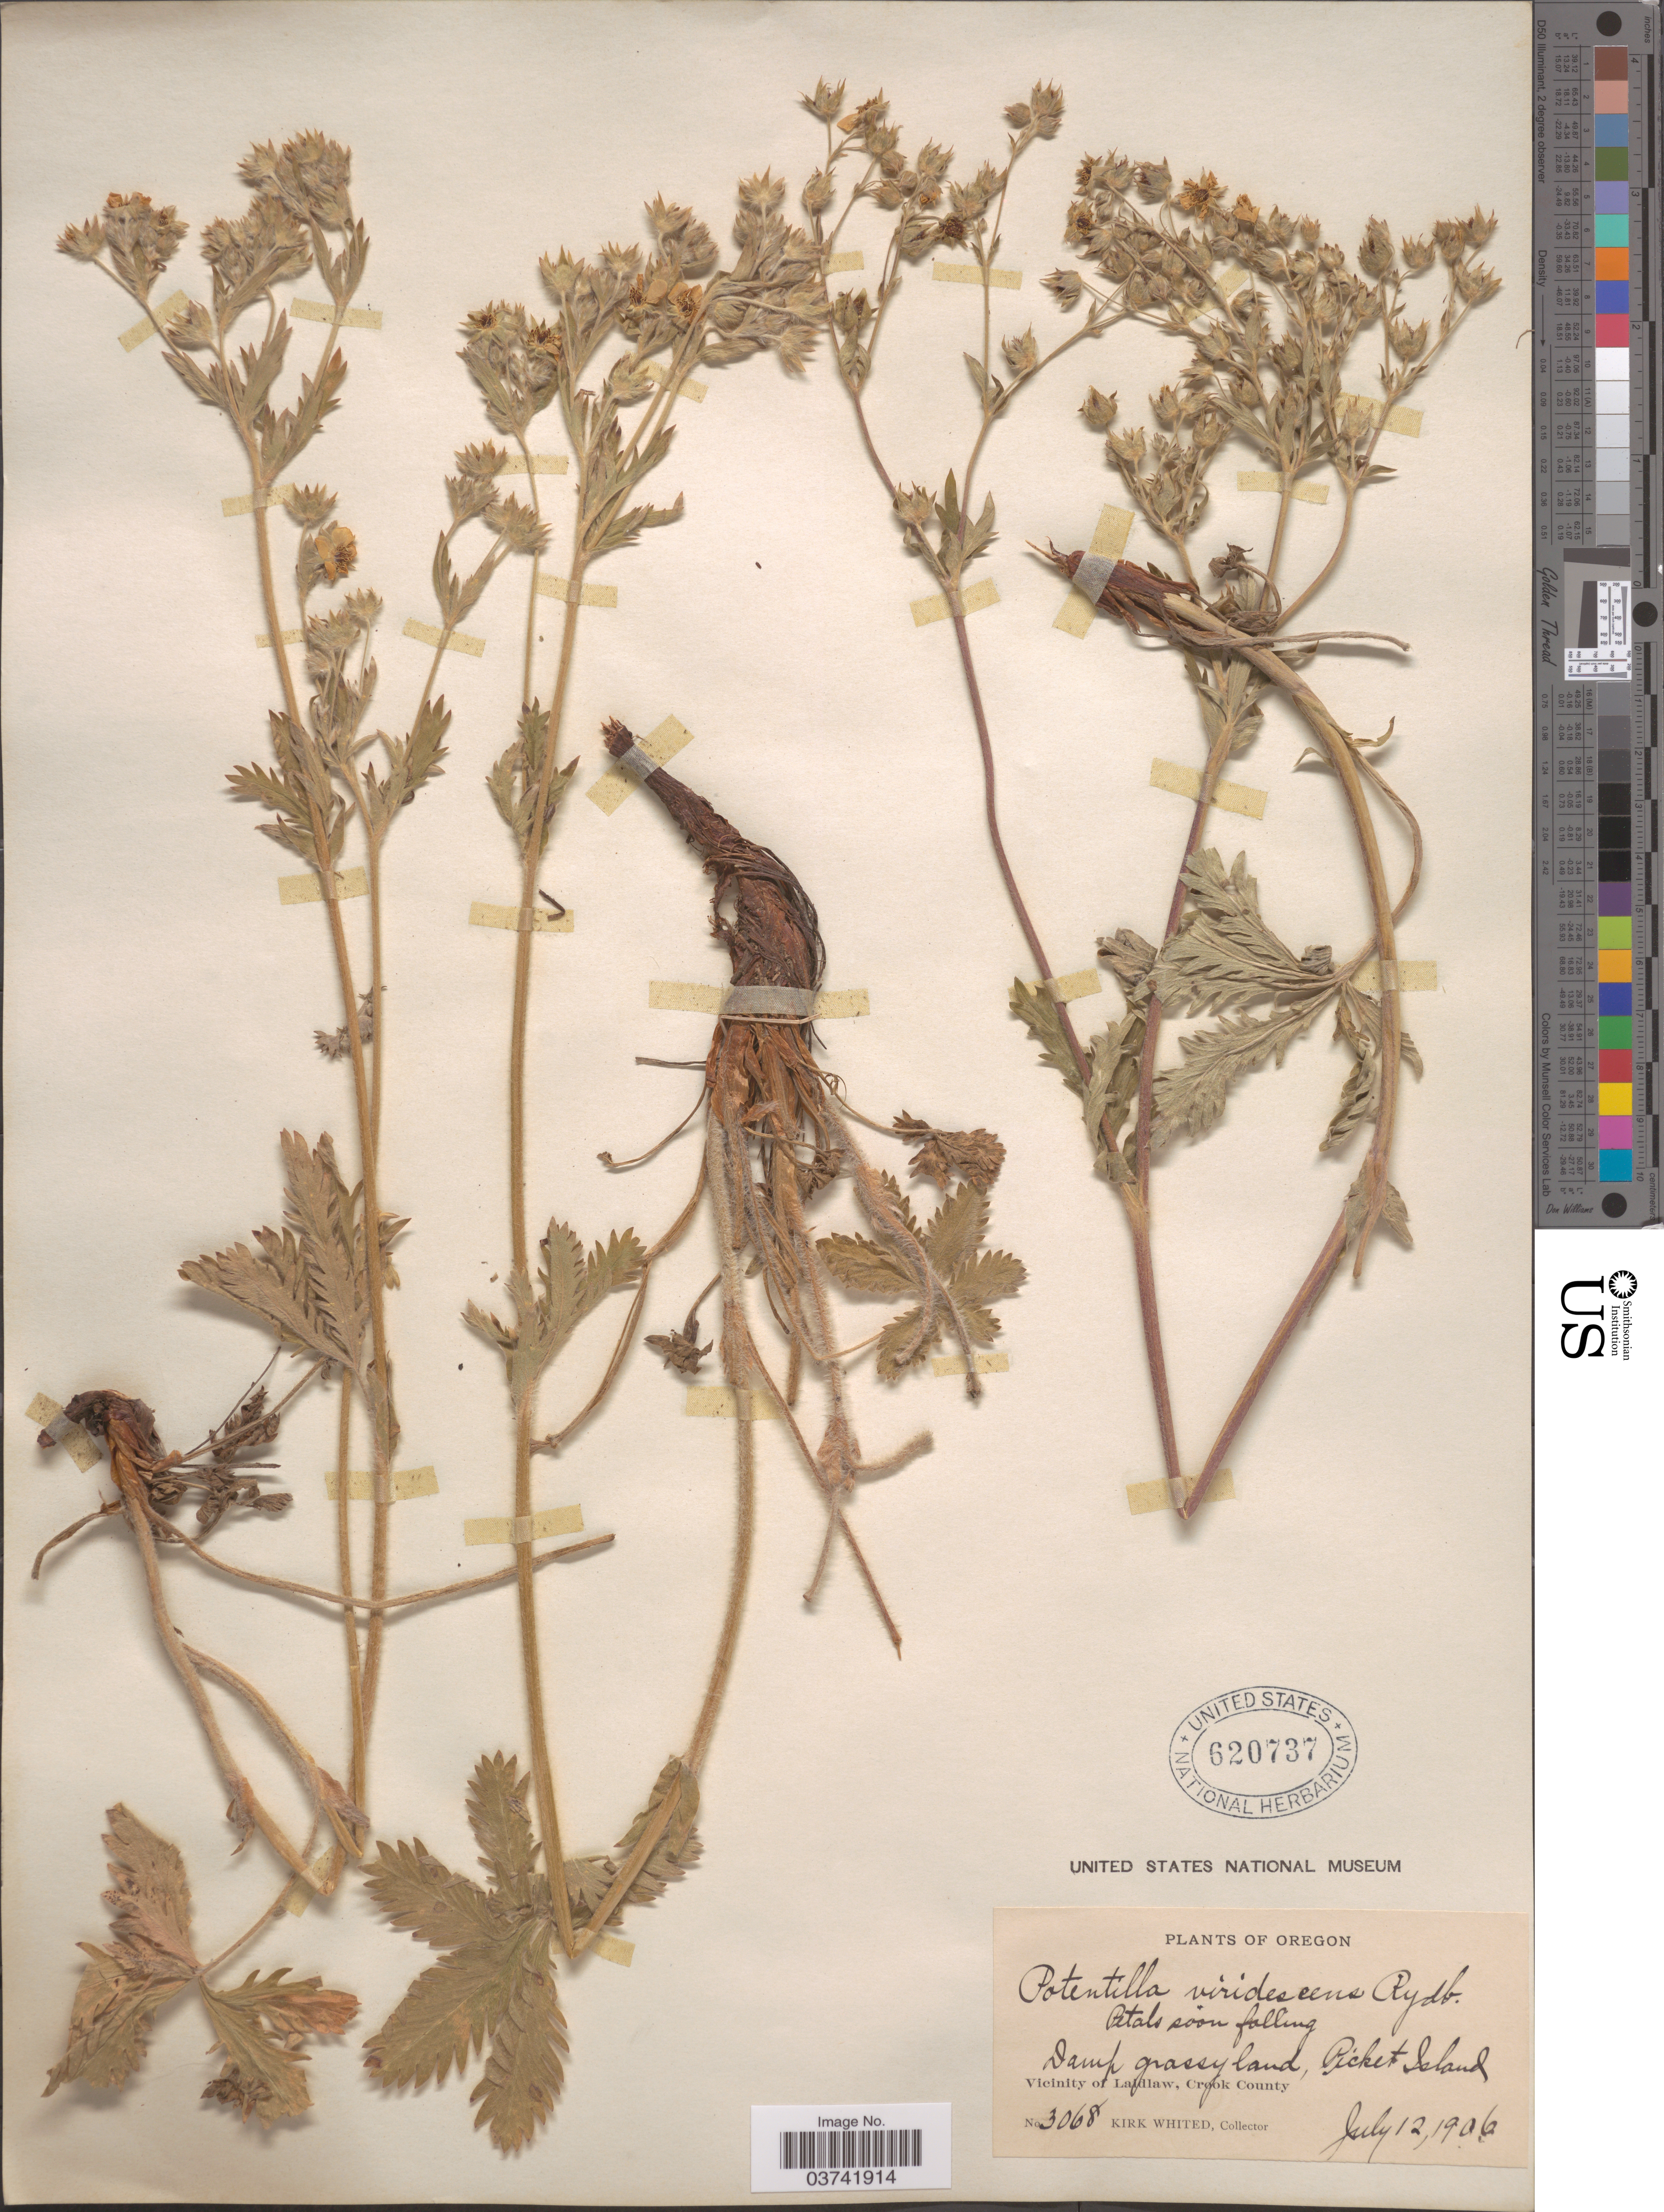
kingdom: Plantae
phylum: Tracheophyta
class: Magnoliopsida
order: Rosales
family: Rosaceae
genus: Potentilla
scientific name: Potentilla viridescens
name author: Rydb.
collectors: K. Whited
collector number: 3068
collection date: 1906-07-12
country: United States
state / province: Oregon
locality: Picket Island. Vicinity of Laidlaw, Crook County.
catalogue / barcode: US 620737